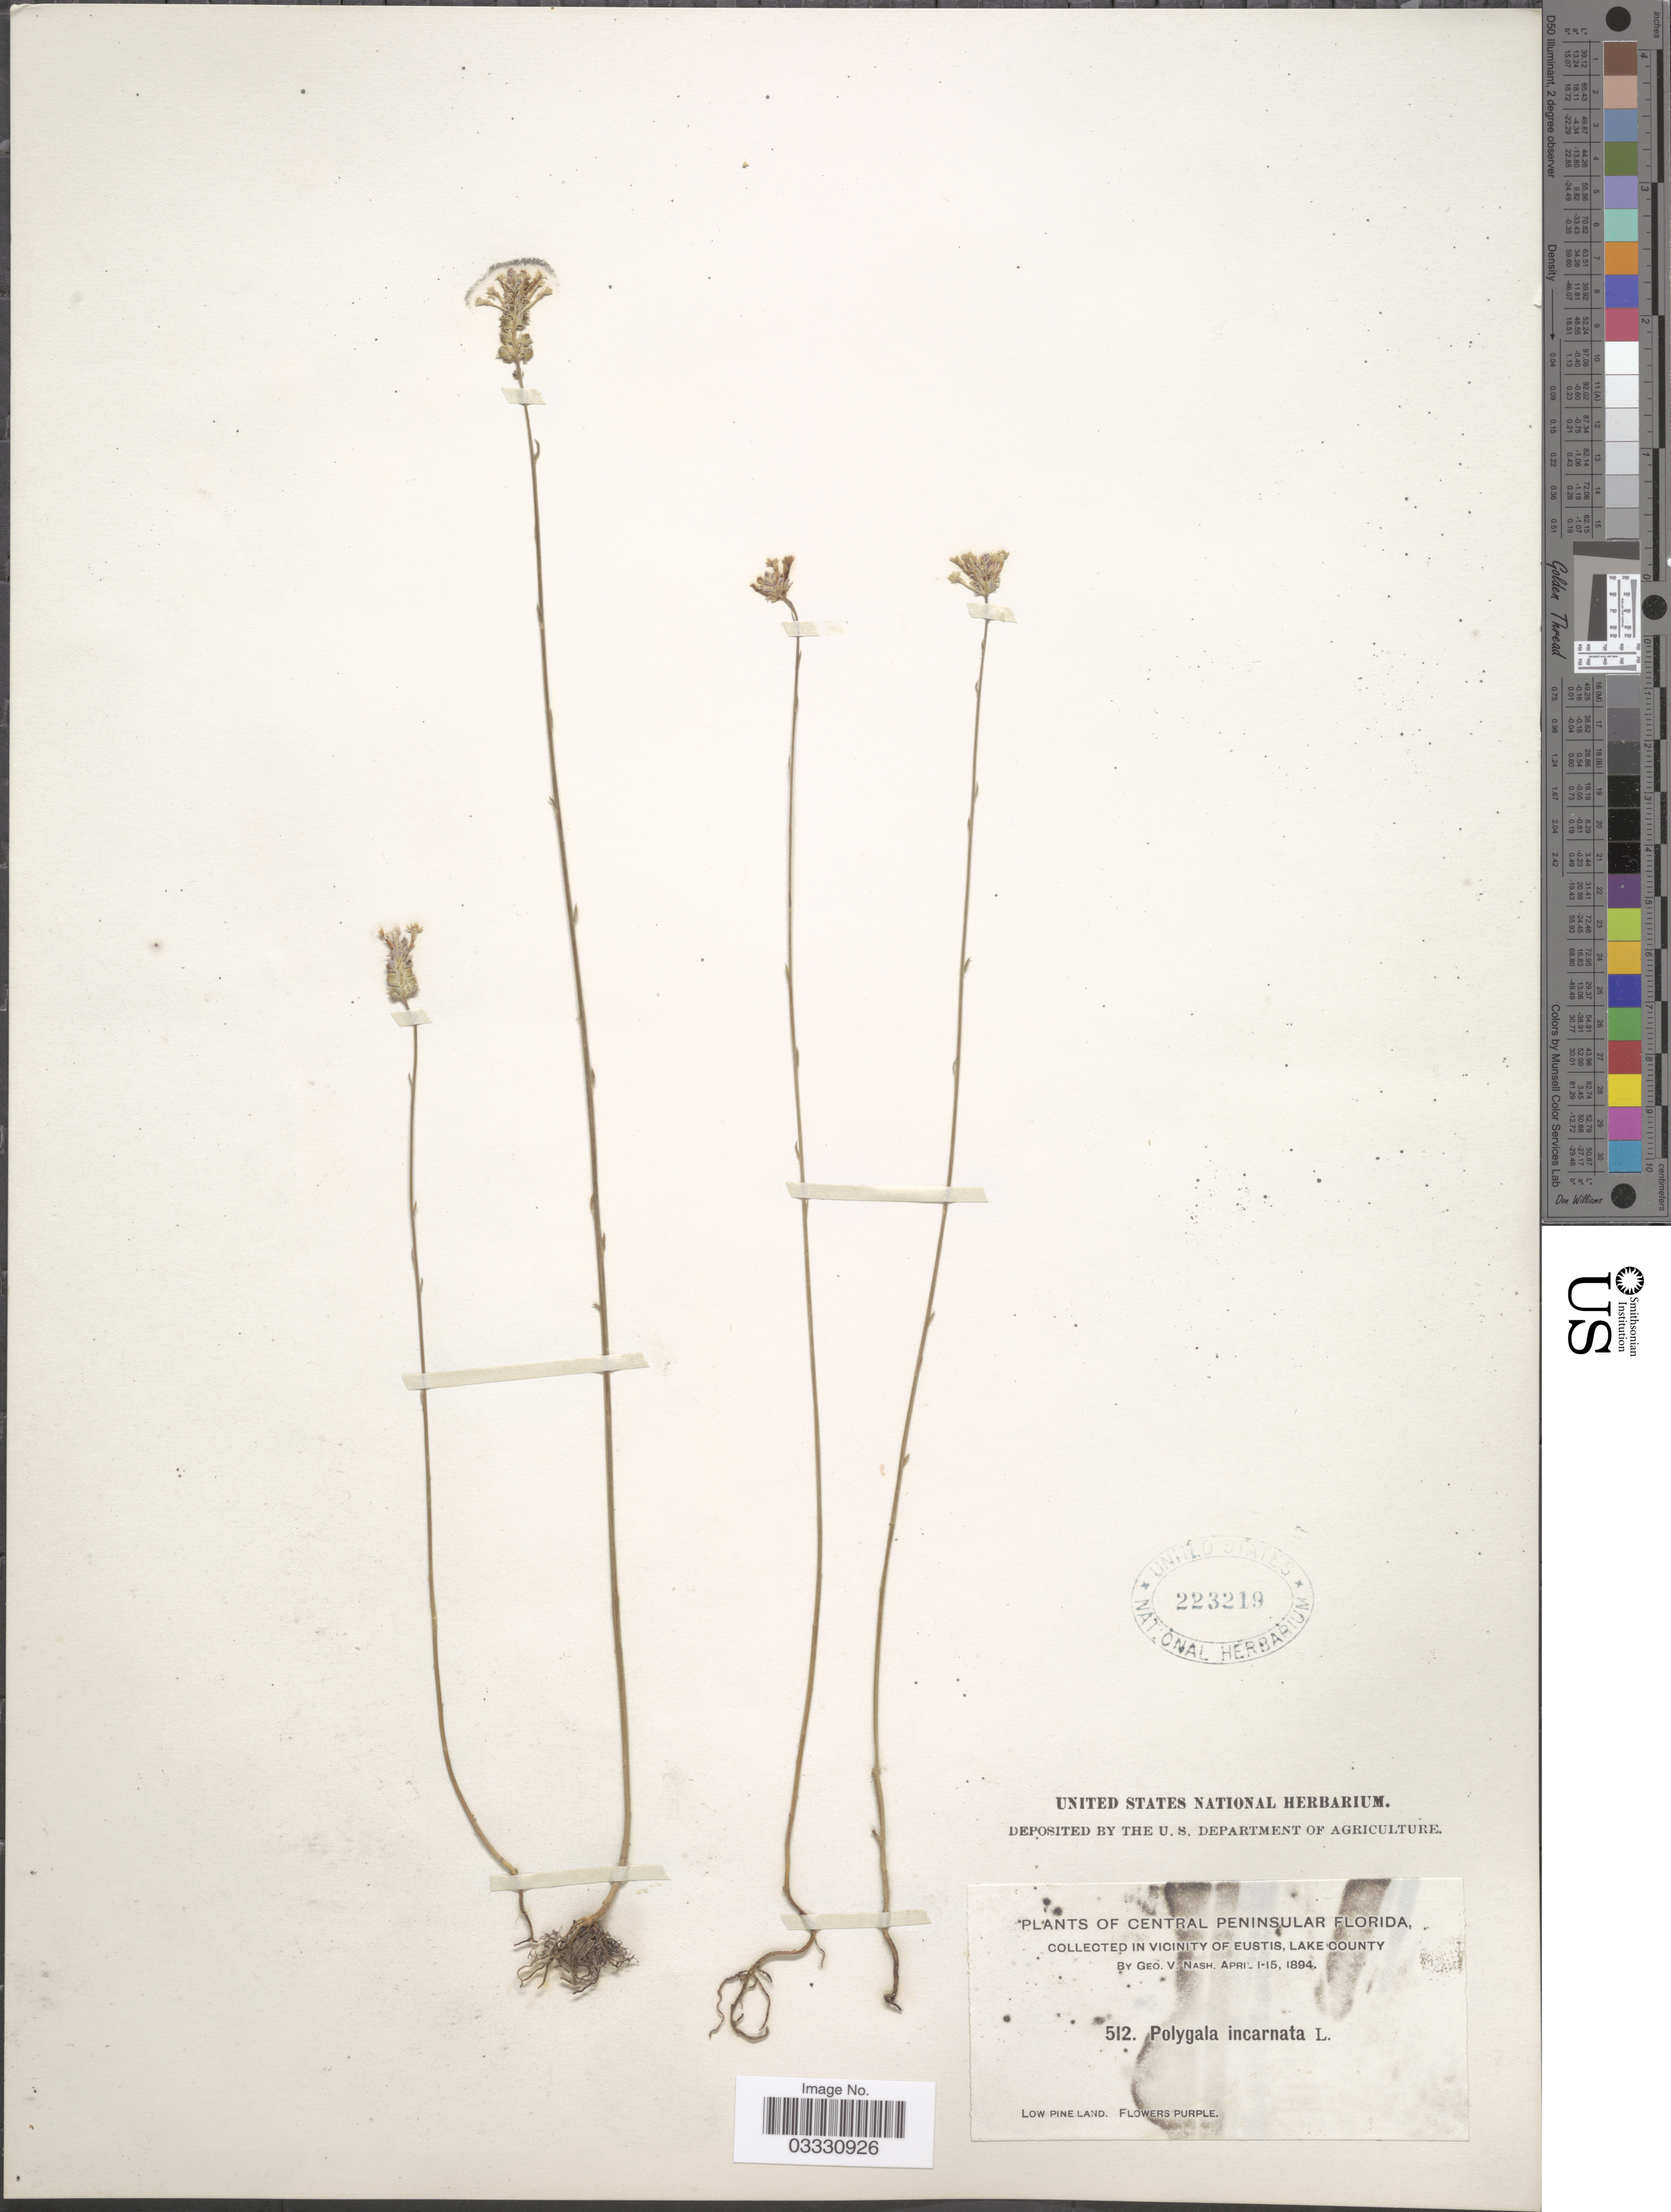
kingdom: Plantae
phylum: Tracheophyta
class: Magnoliopsida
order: Fabales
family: Polygalaceae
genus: Polygala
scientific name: Polygala incarnata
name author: L.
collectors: G. V. Nash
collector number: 512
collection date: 1894-04-01/1894-04-15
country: United States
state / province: Florida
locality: Central Peninsular Florida. In vicinity of Eustis, Lake County.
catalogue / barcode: US 223219